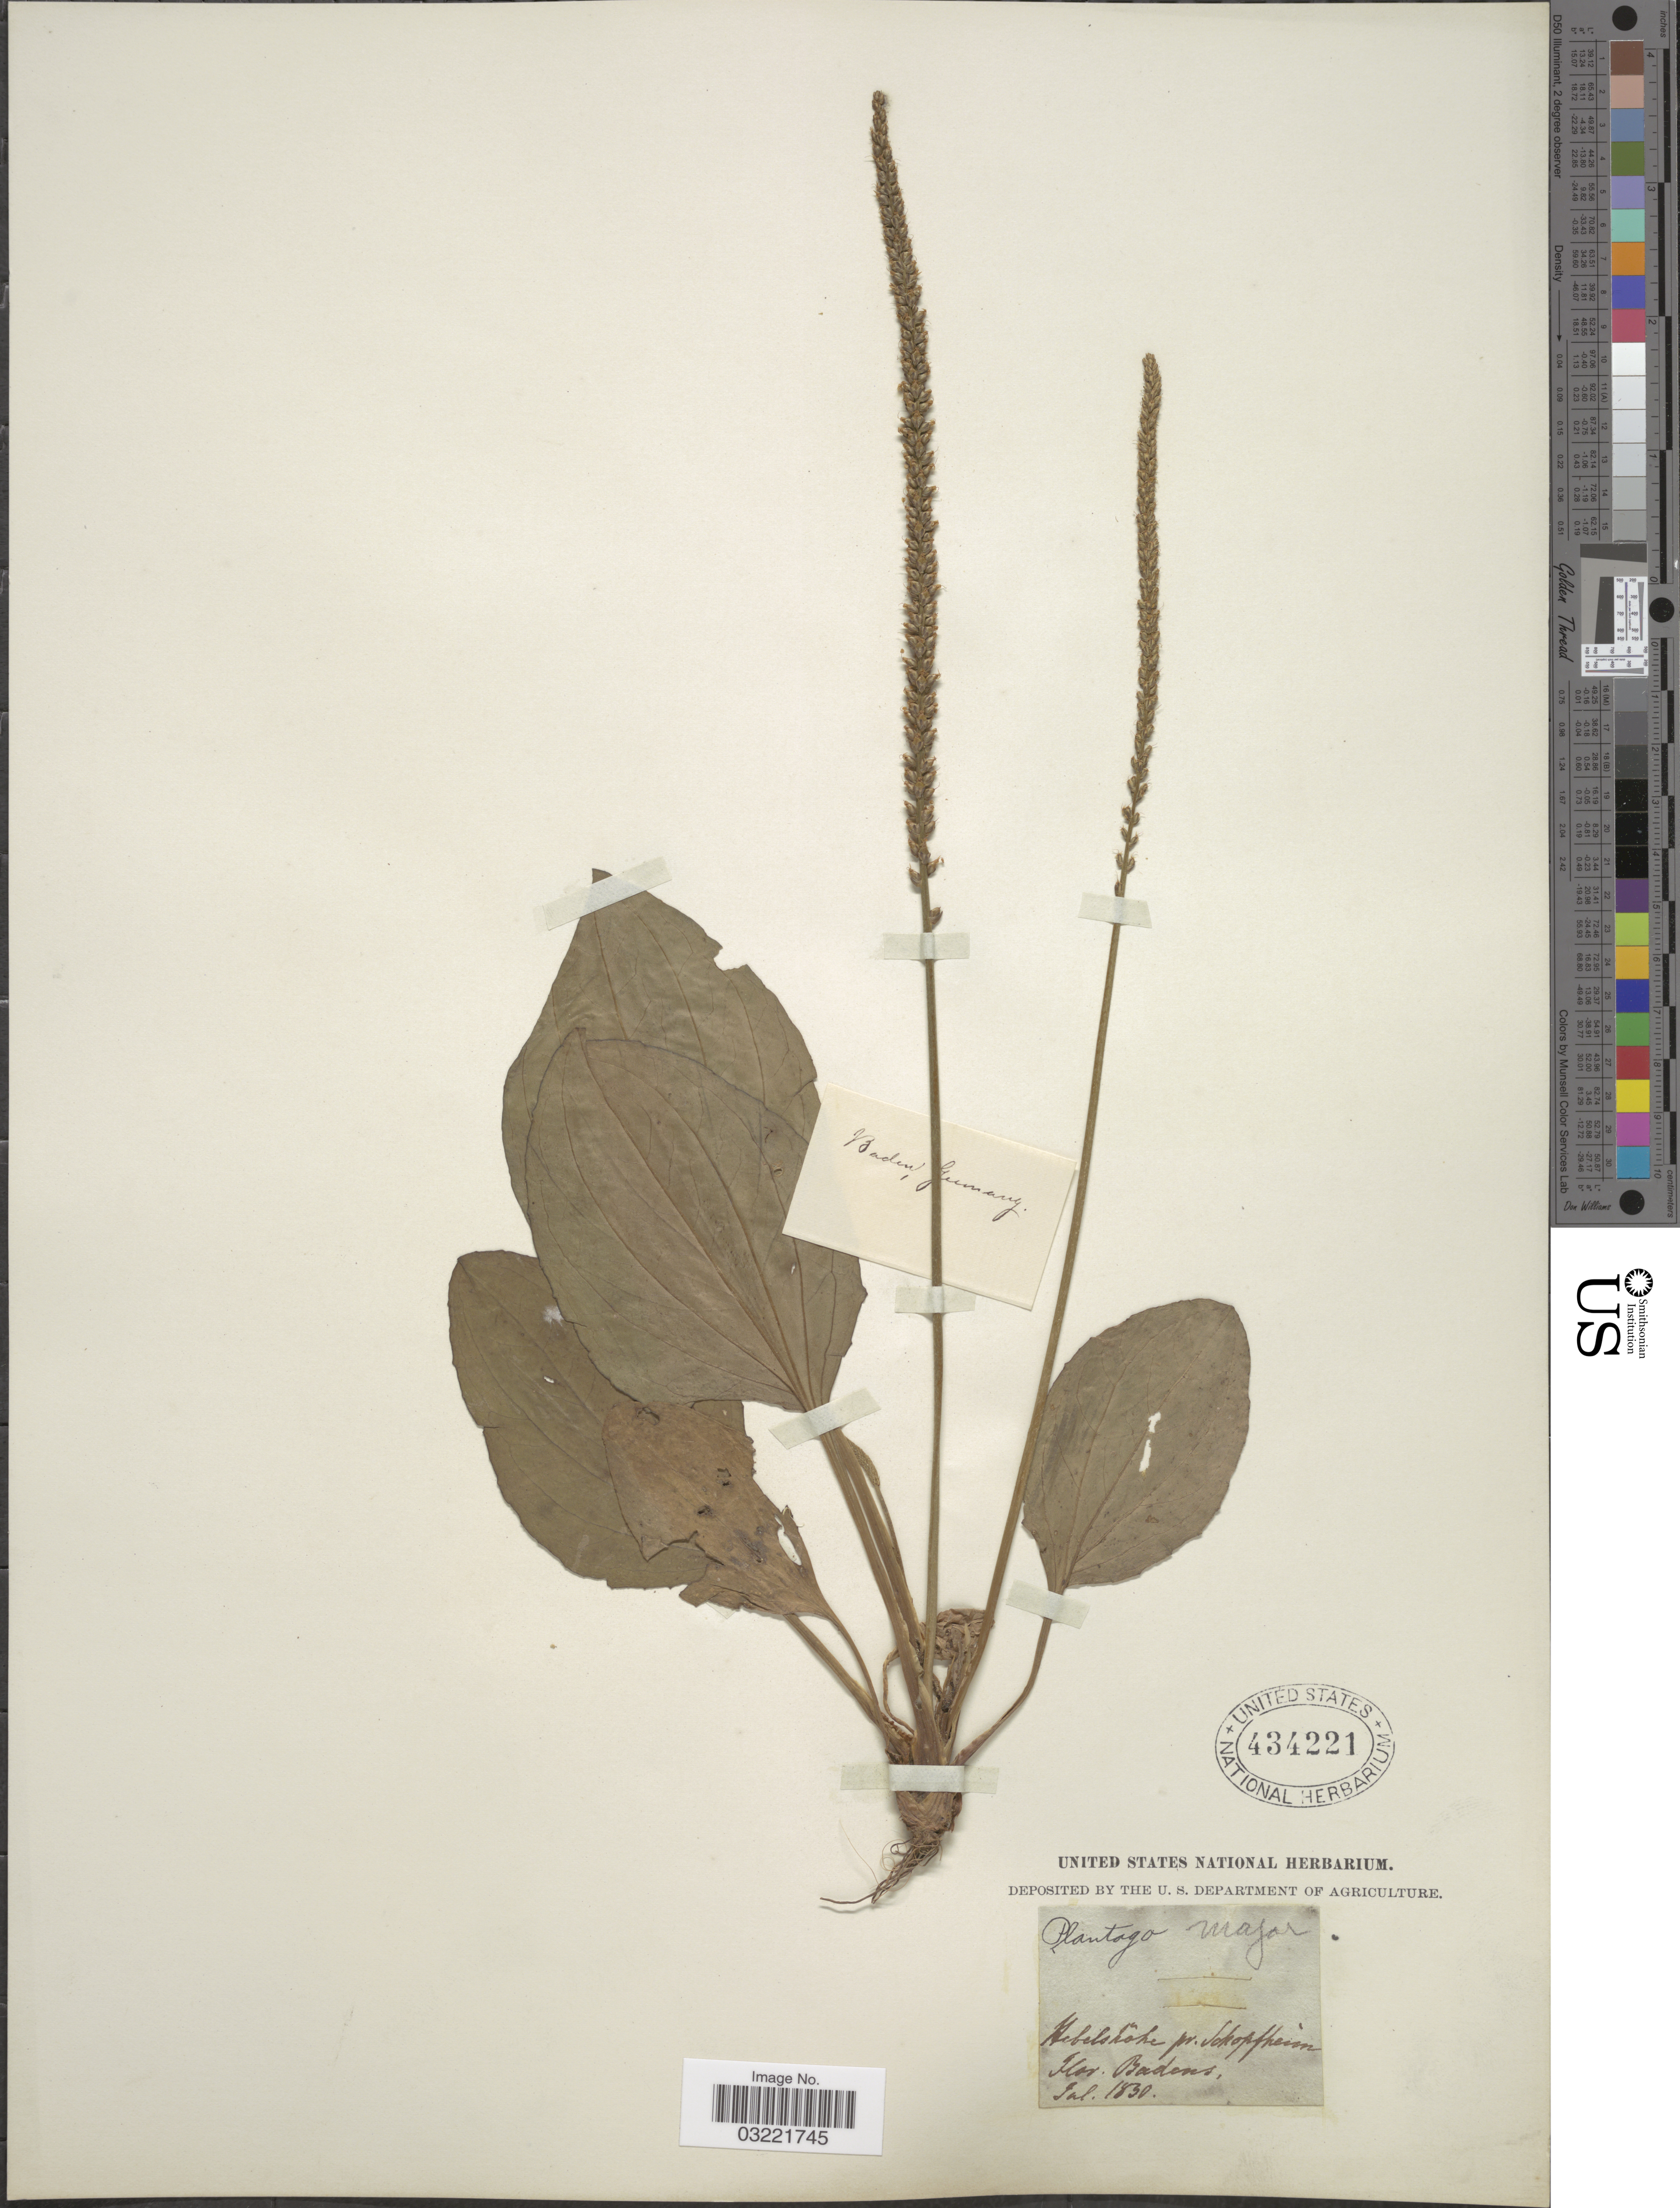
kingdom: Plantae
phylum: Tracheophyta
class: Magnoliopsida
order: Lamiales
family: Plantaginaceae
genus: Plantago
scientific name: Plantago major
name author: L.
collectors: ex herb. United States National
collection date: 1830-07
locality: Badens.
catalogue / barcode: US 434221